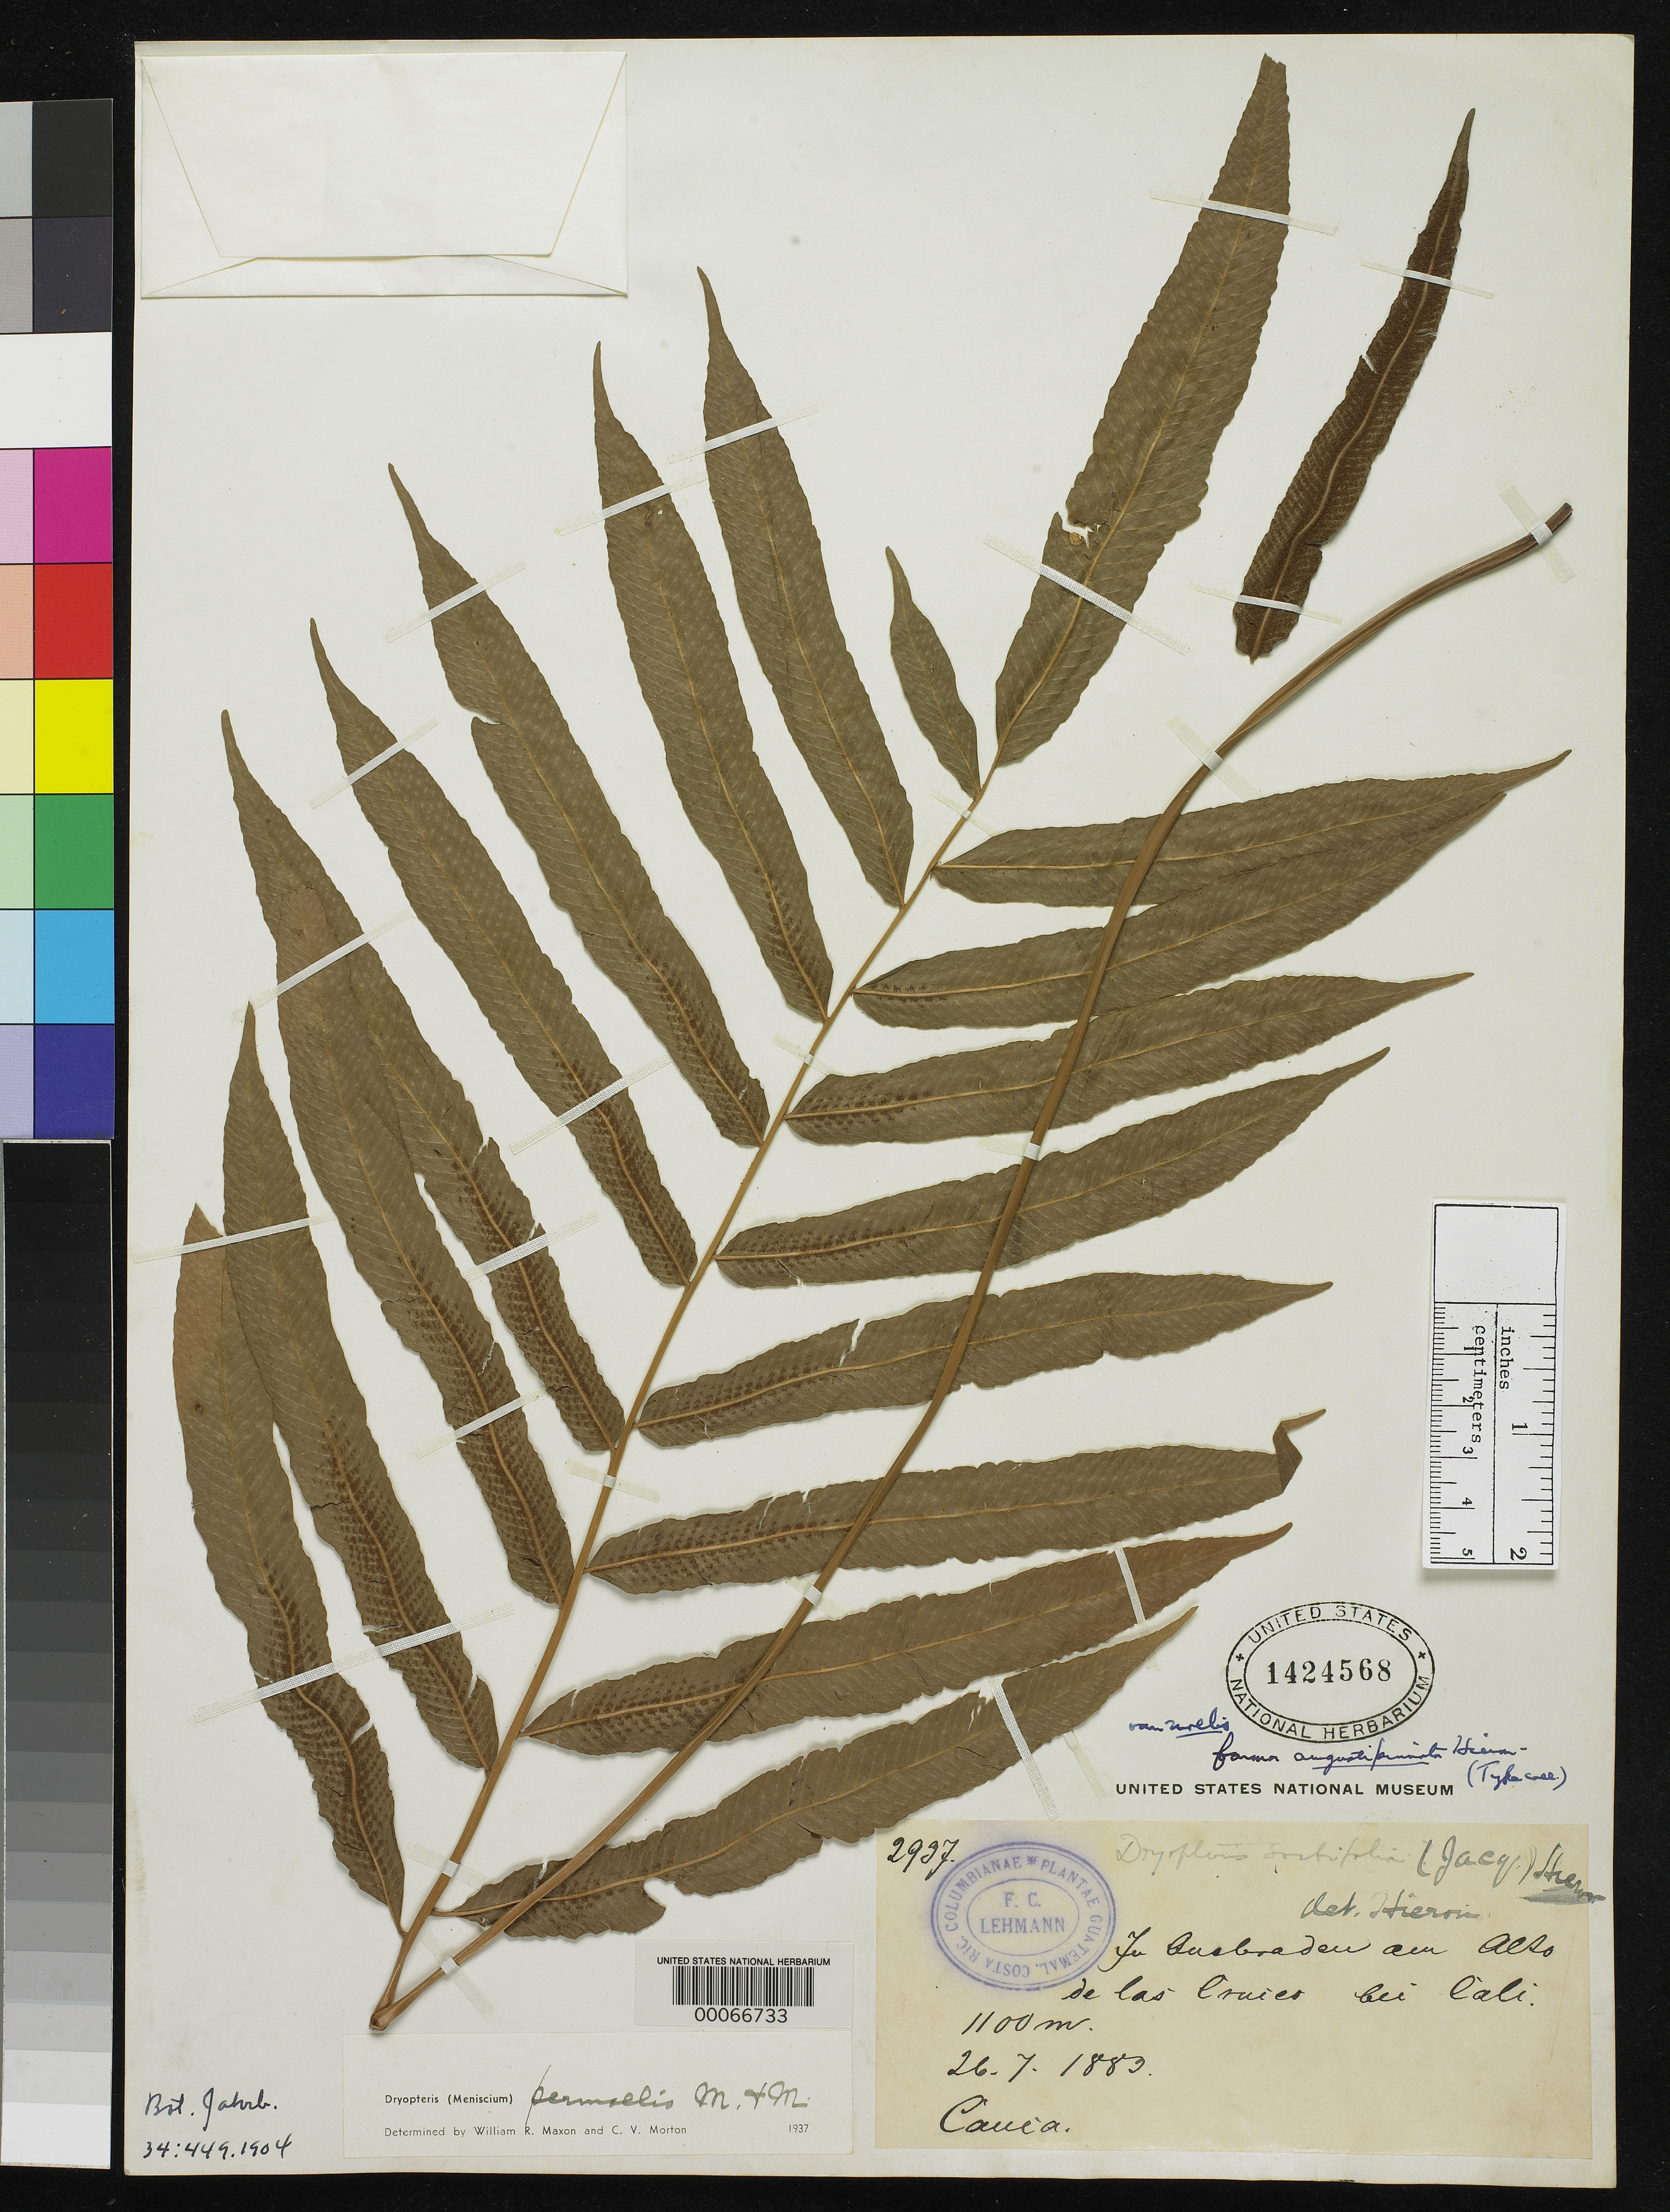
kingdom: Plantae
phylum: Tracheophyta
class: Polypodiopsida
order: Polypodiales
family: Dryopteridaceae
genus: Nephrodium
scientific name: Nephrodium sorbifolium f. angustipinnatum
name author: Hieron.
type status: Isotype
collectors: F. C. Lehmann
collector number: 2937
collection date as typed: Jul 1883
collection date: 1883-07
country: Colombia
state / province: Cauca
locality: Alto de Las Cruces prope Cali.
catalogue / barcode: US 1424568